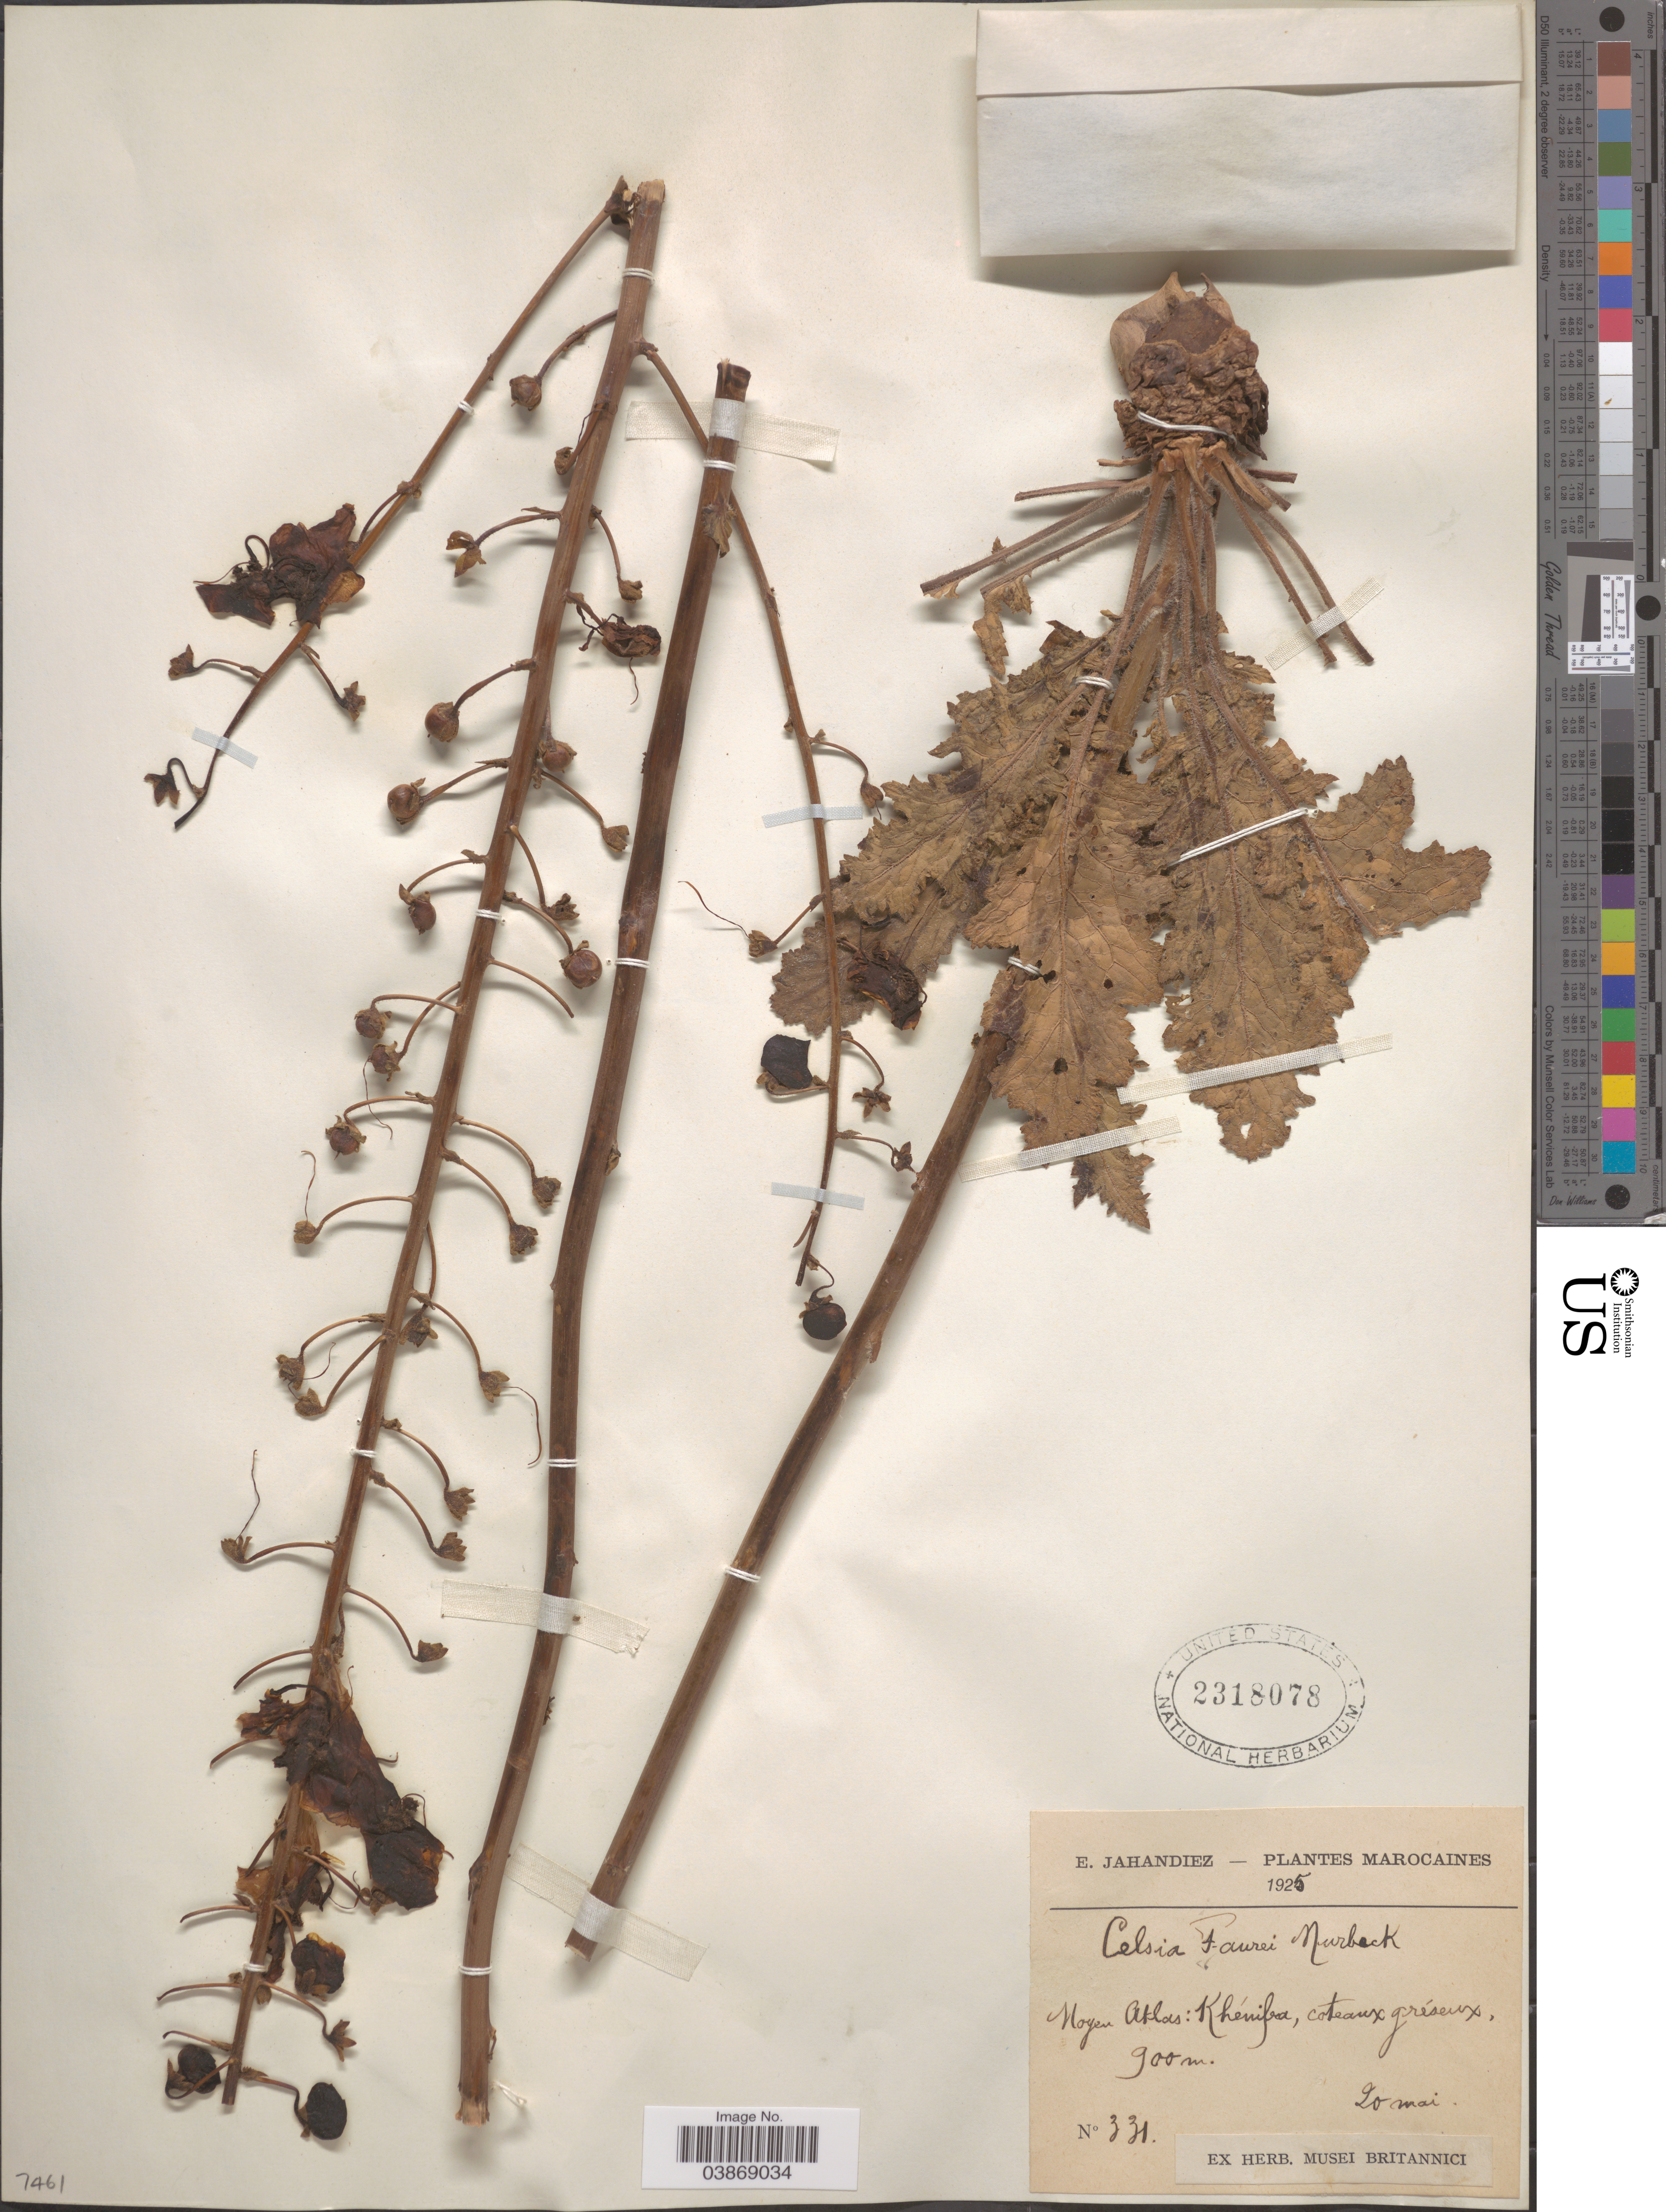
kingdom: Plantae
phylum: Tracheophyta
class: Magnoliopsida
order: Lamiales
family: Scrophulariaceae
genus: Celsia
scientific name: Celsia fauriei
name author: Murb.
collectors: É. Jahandiez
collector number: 331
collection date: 1925-05-20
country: Morocco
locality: Marocaines. Moyen Atlas: Khénifra, coteaux gréseux.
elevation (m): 900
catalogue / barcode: US 2318078